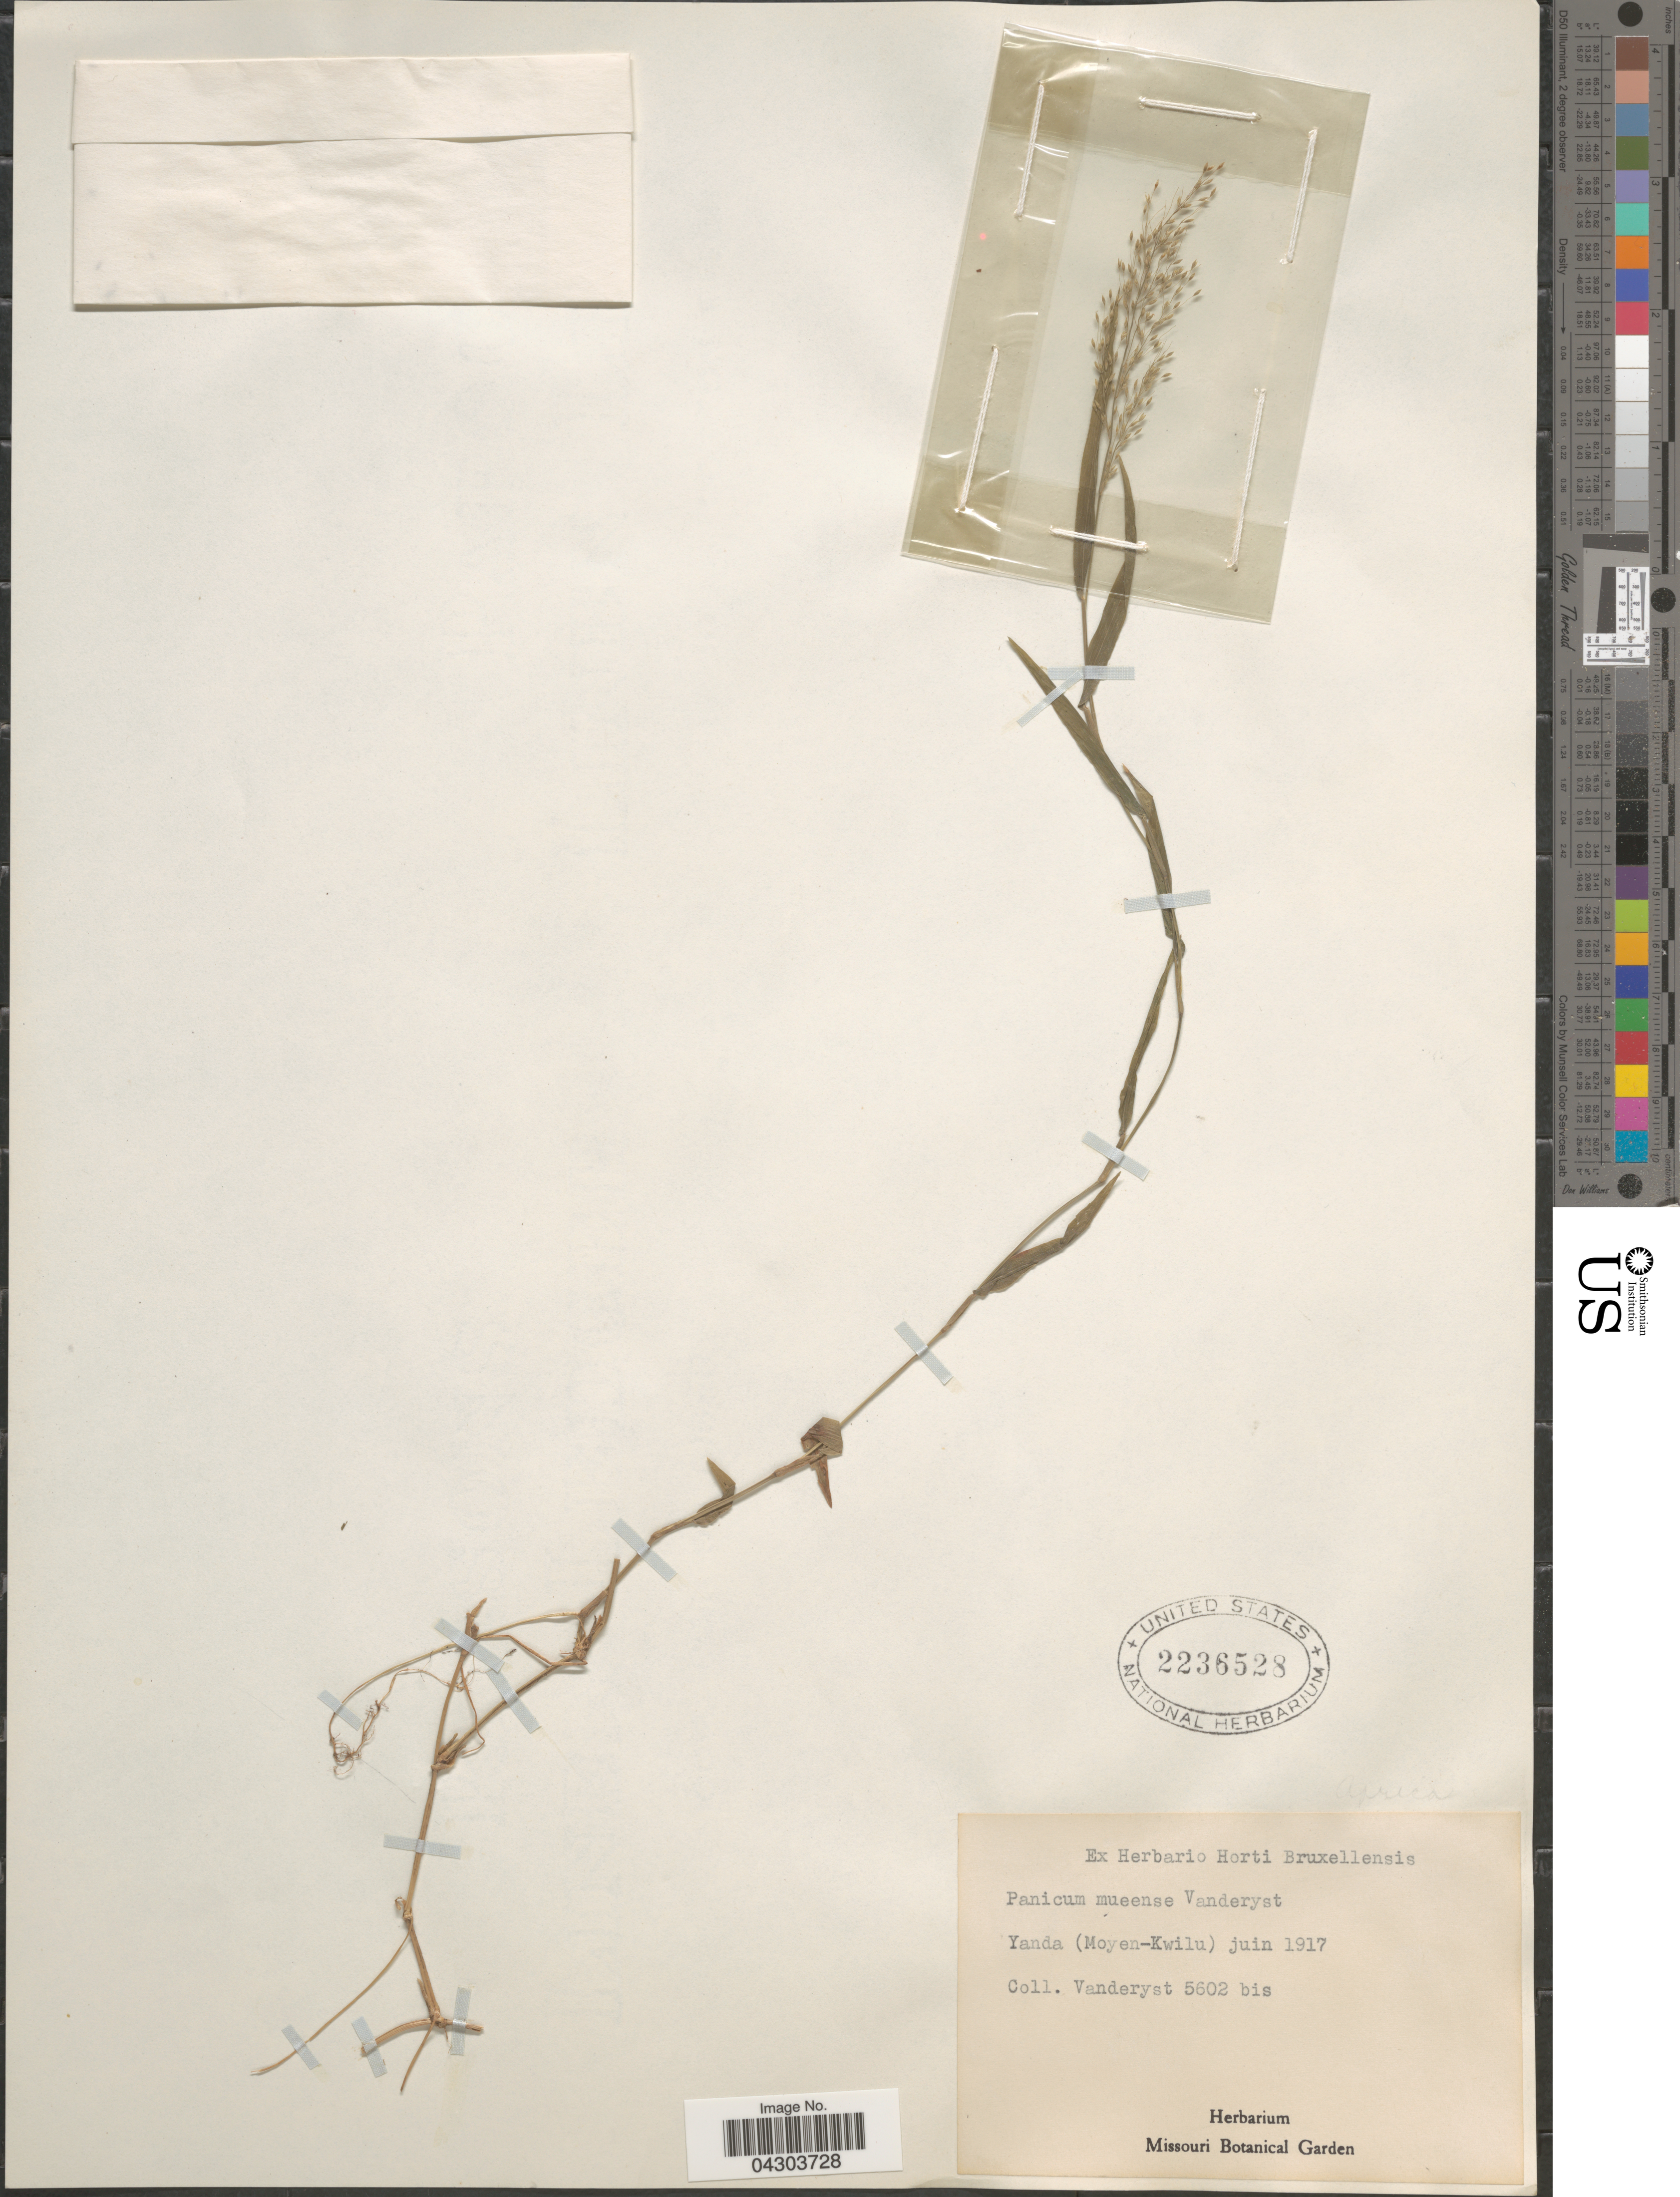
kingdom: Plantae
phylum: Tracheophyta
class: Liliopsida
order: Poales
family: Poaceae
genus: Panicum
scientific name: Panicum mueense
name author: Vanderyst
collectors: Vanderyst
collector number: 5602bis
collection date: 1917-06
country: Congo, Democratic Republic of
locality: Yanda (Moyen-Kwilu),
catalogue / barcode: US 2236528